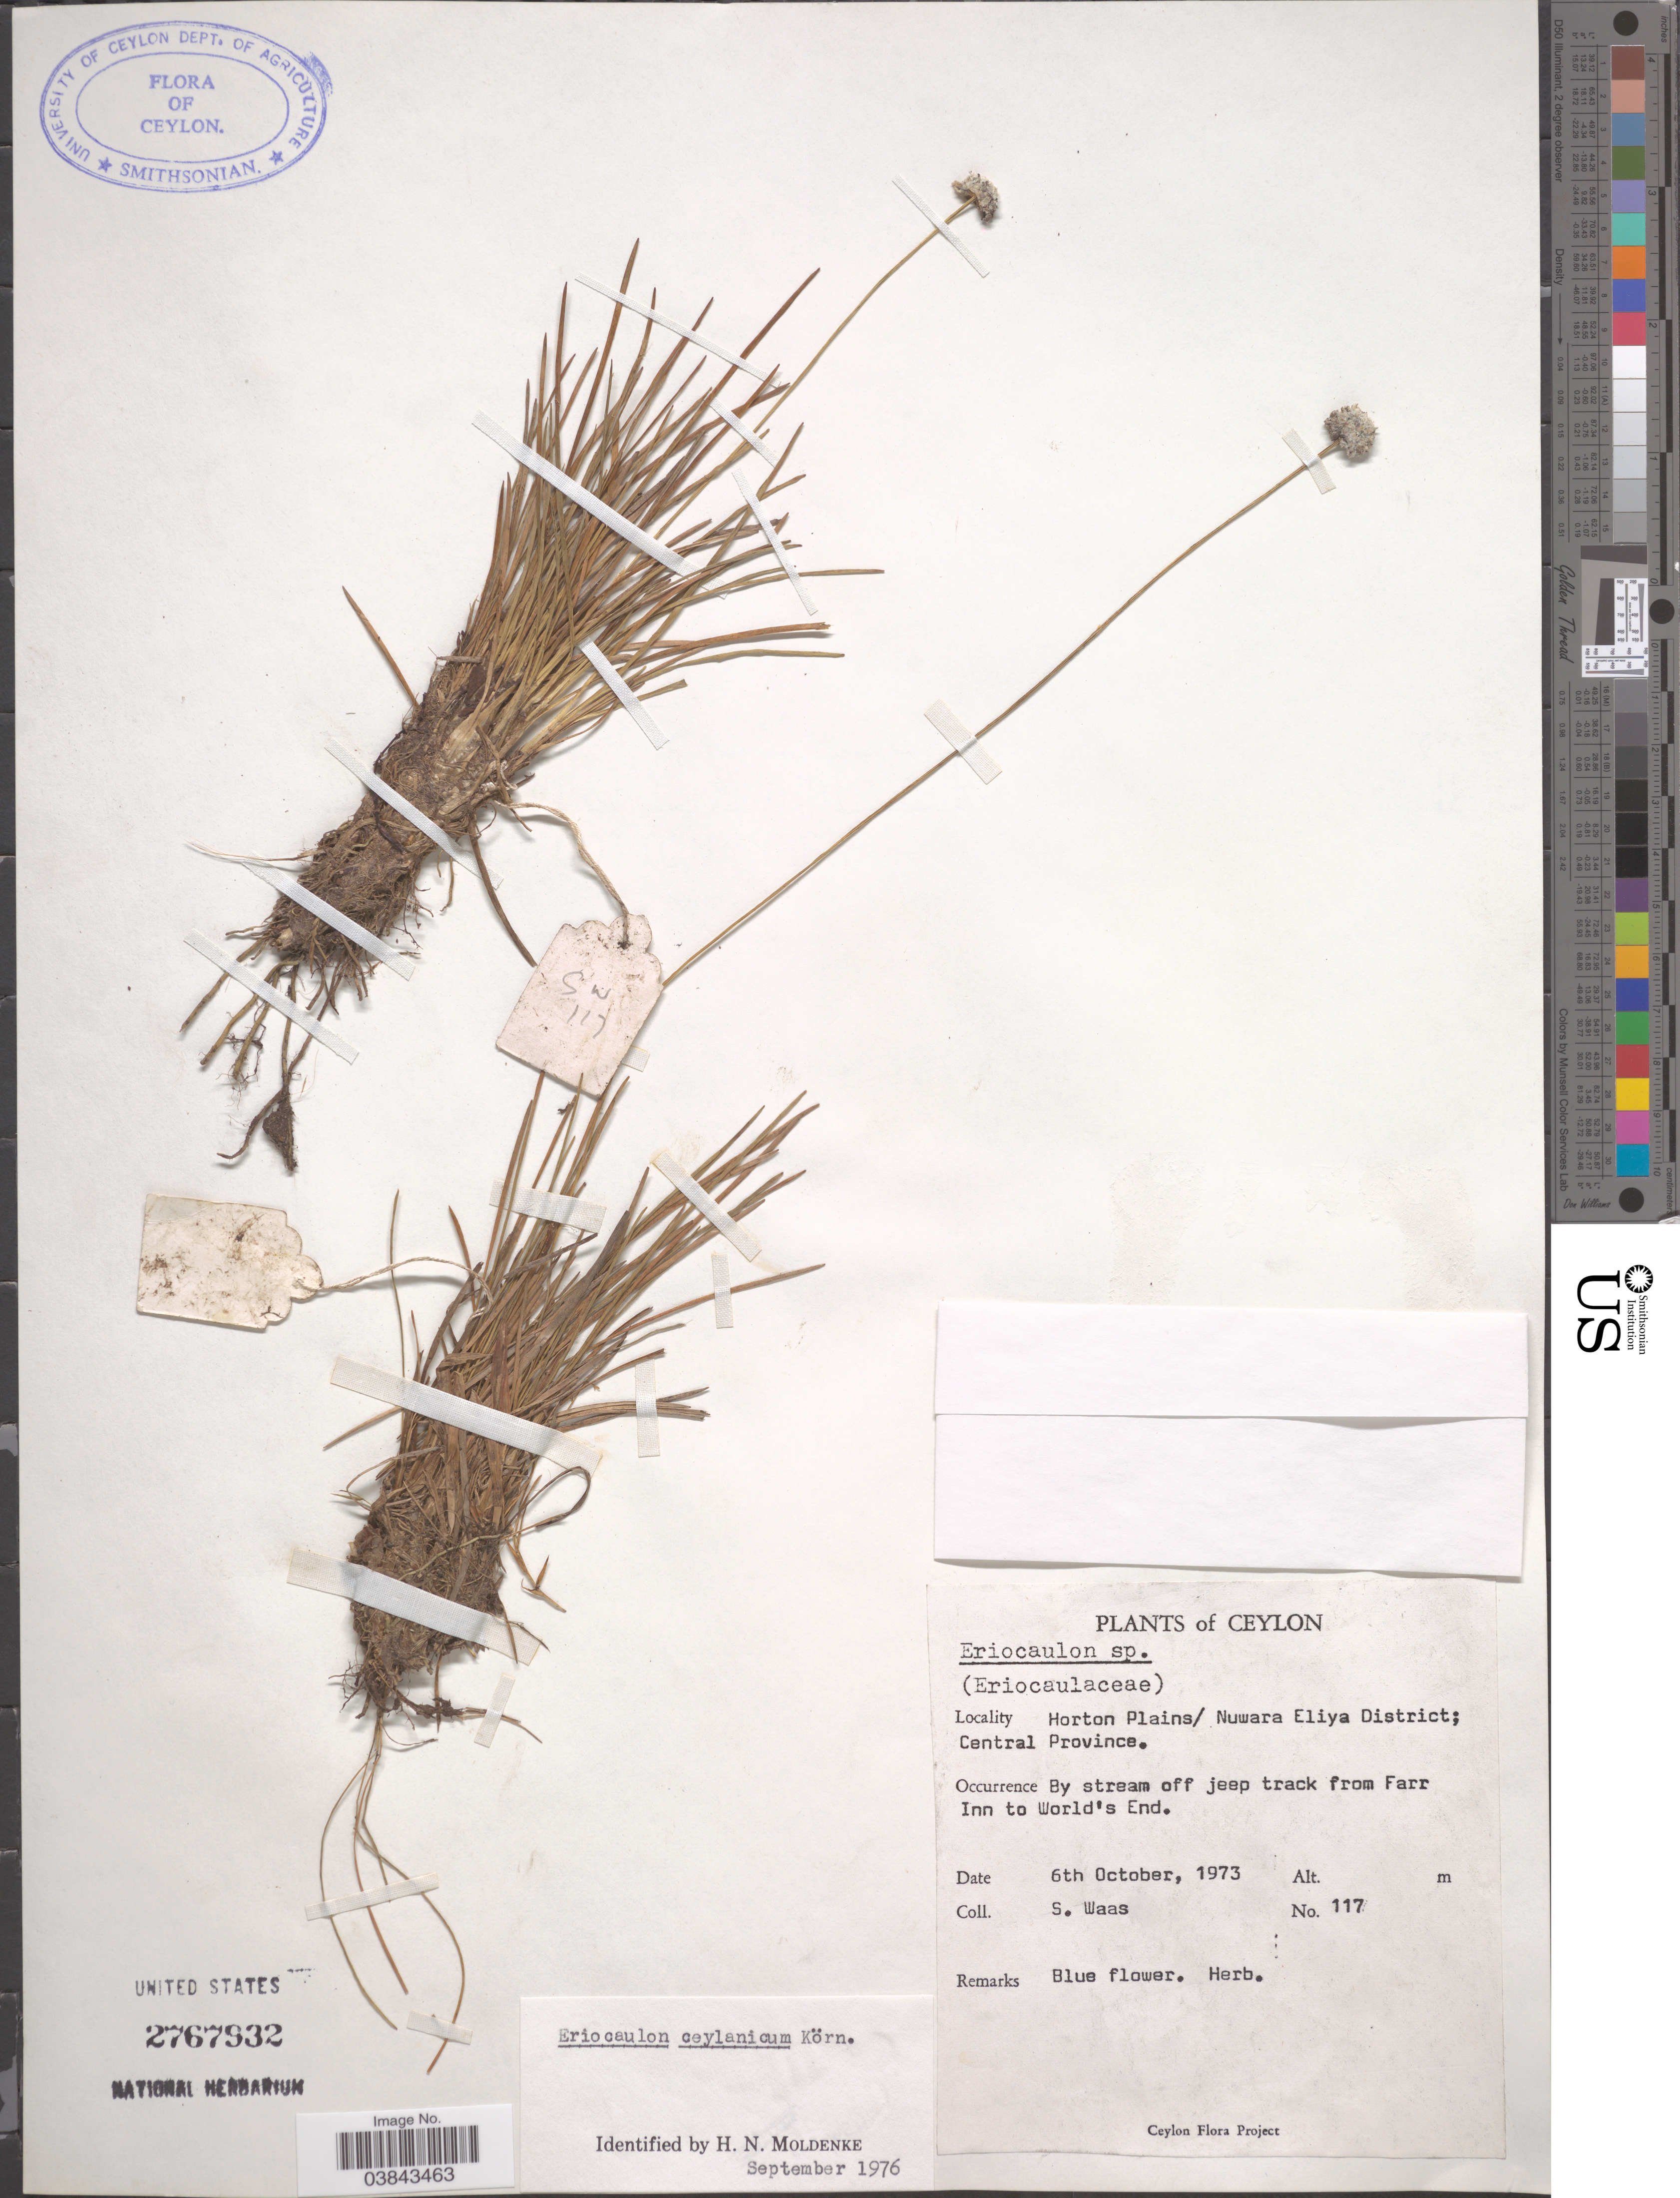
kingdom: Plantae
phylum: Tracheophyta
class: Liliopsida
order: Poales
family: Eriocaulaceae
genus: Eriocaulon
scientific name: Eriocaulon ceylanicum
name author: Körn.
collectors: S. Waas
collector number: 117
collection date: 1973-10-06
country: Sri Lanka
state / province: Central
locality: Ceylon. Horton Plains/ Nuwara Eliya District; Central Province. By stream off jeep track from Farr Inn to World's End.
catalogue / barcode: US 2767932